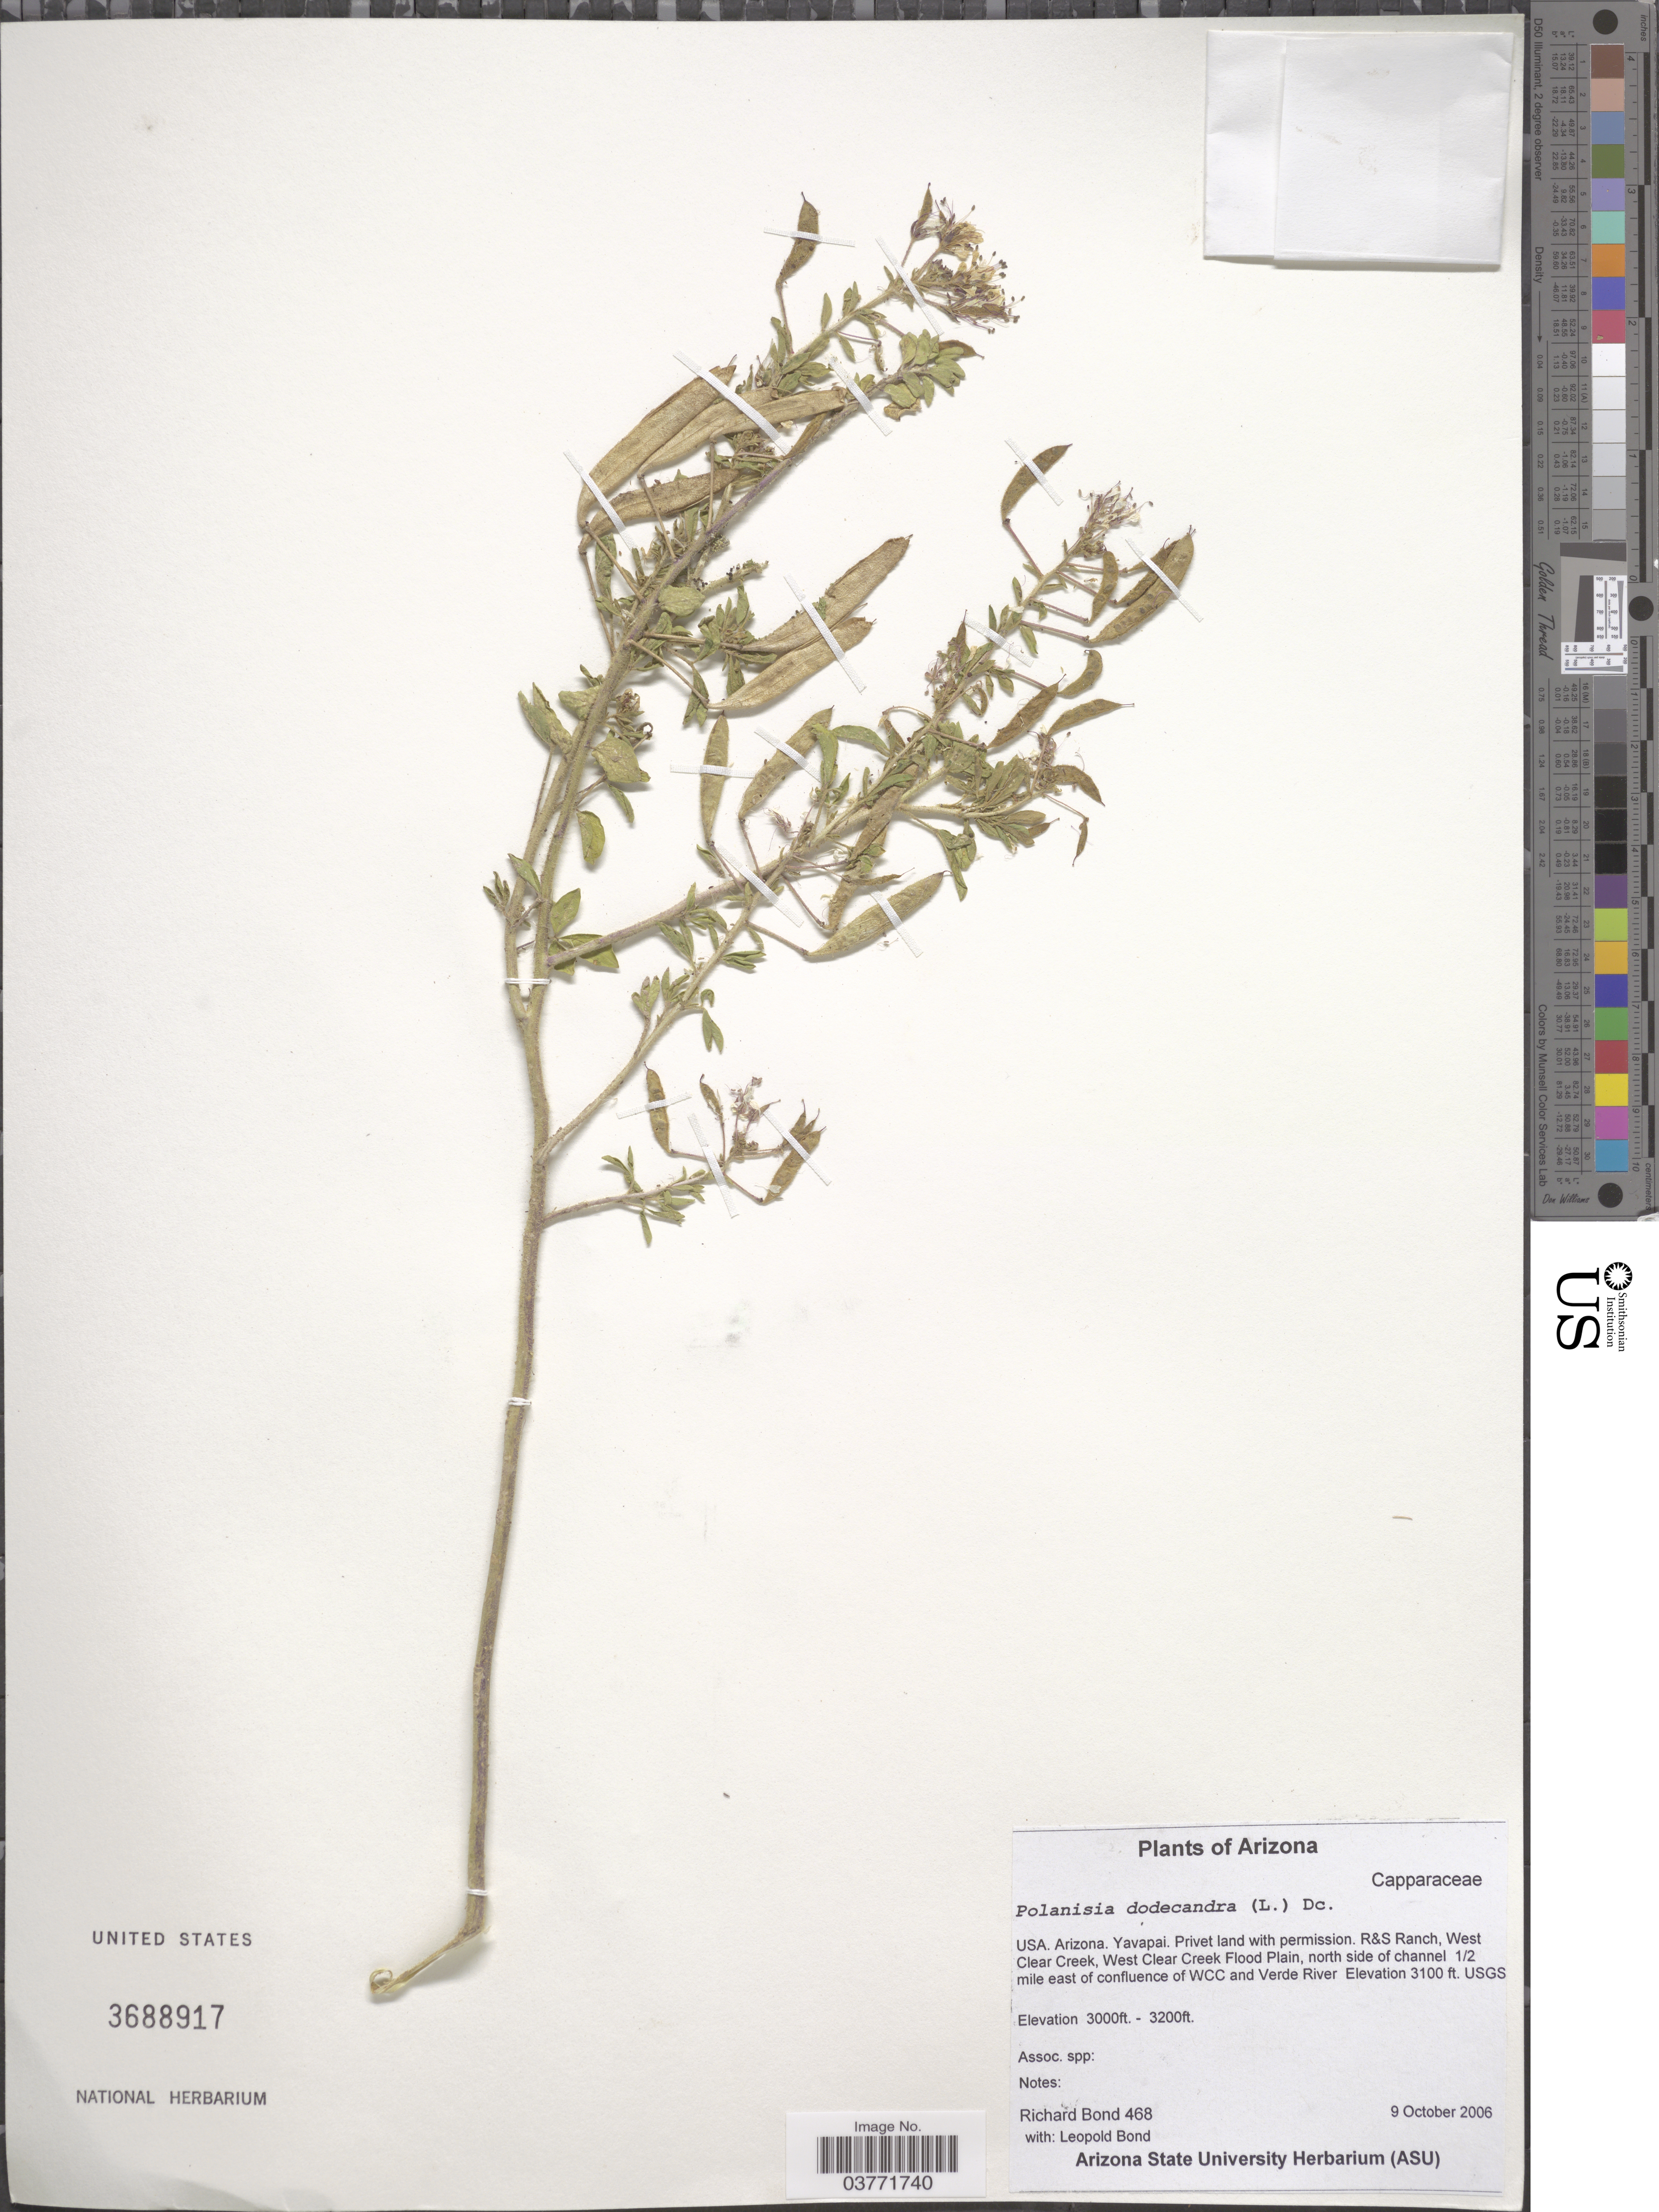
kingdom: Plantae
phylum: Tracheophyta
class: Magnoliopsida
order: Brassicales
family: Cleomaceae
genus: Polanisia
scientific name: Polanisia dodecandra subsp. dodecandra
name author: (L.) DC.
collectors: R. Bond & L. Bond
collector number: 468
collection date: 2006-10-09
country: United States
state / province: Arizona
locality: Yavapai. R&S Ranch, West Clear Creek, West Clear Creek Flood Plain, north side of channel ½ mile east of confluence of WCC and Verde River.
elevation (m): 914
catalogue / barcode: US 3688917